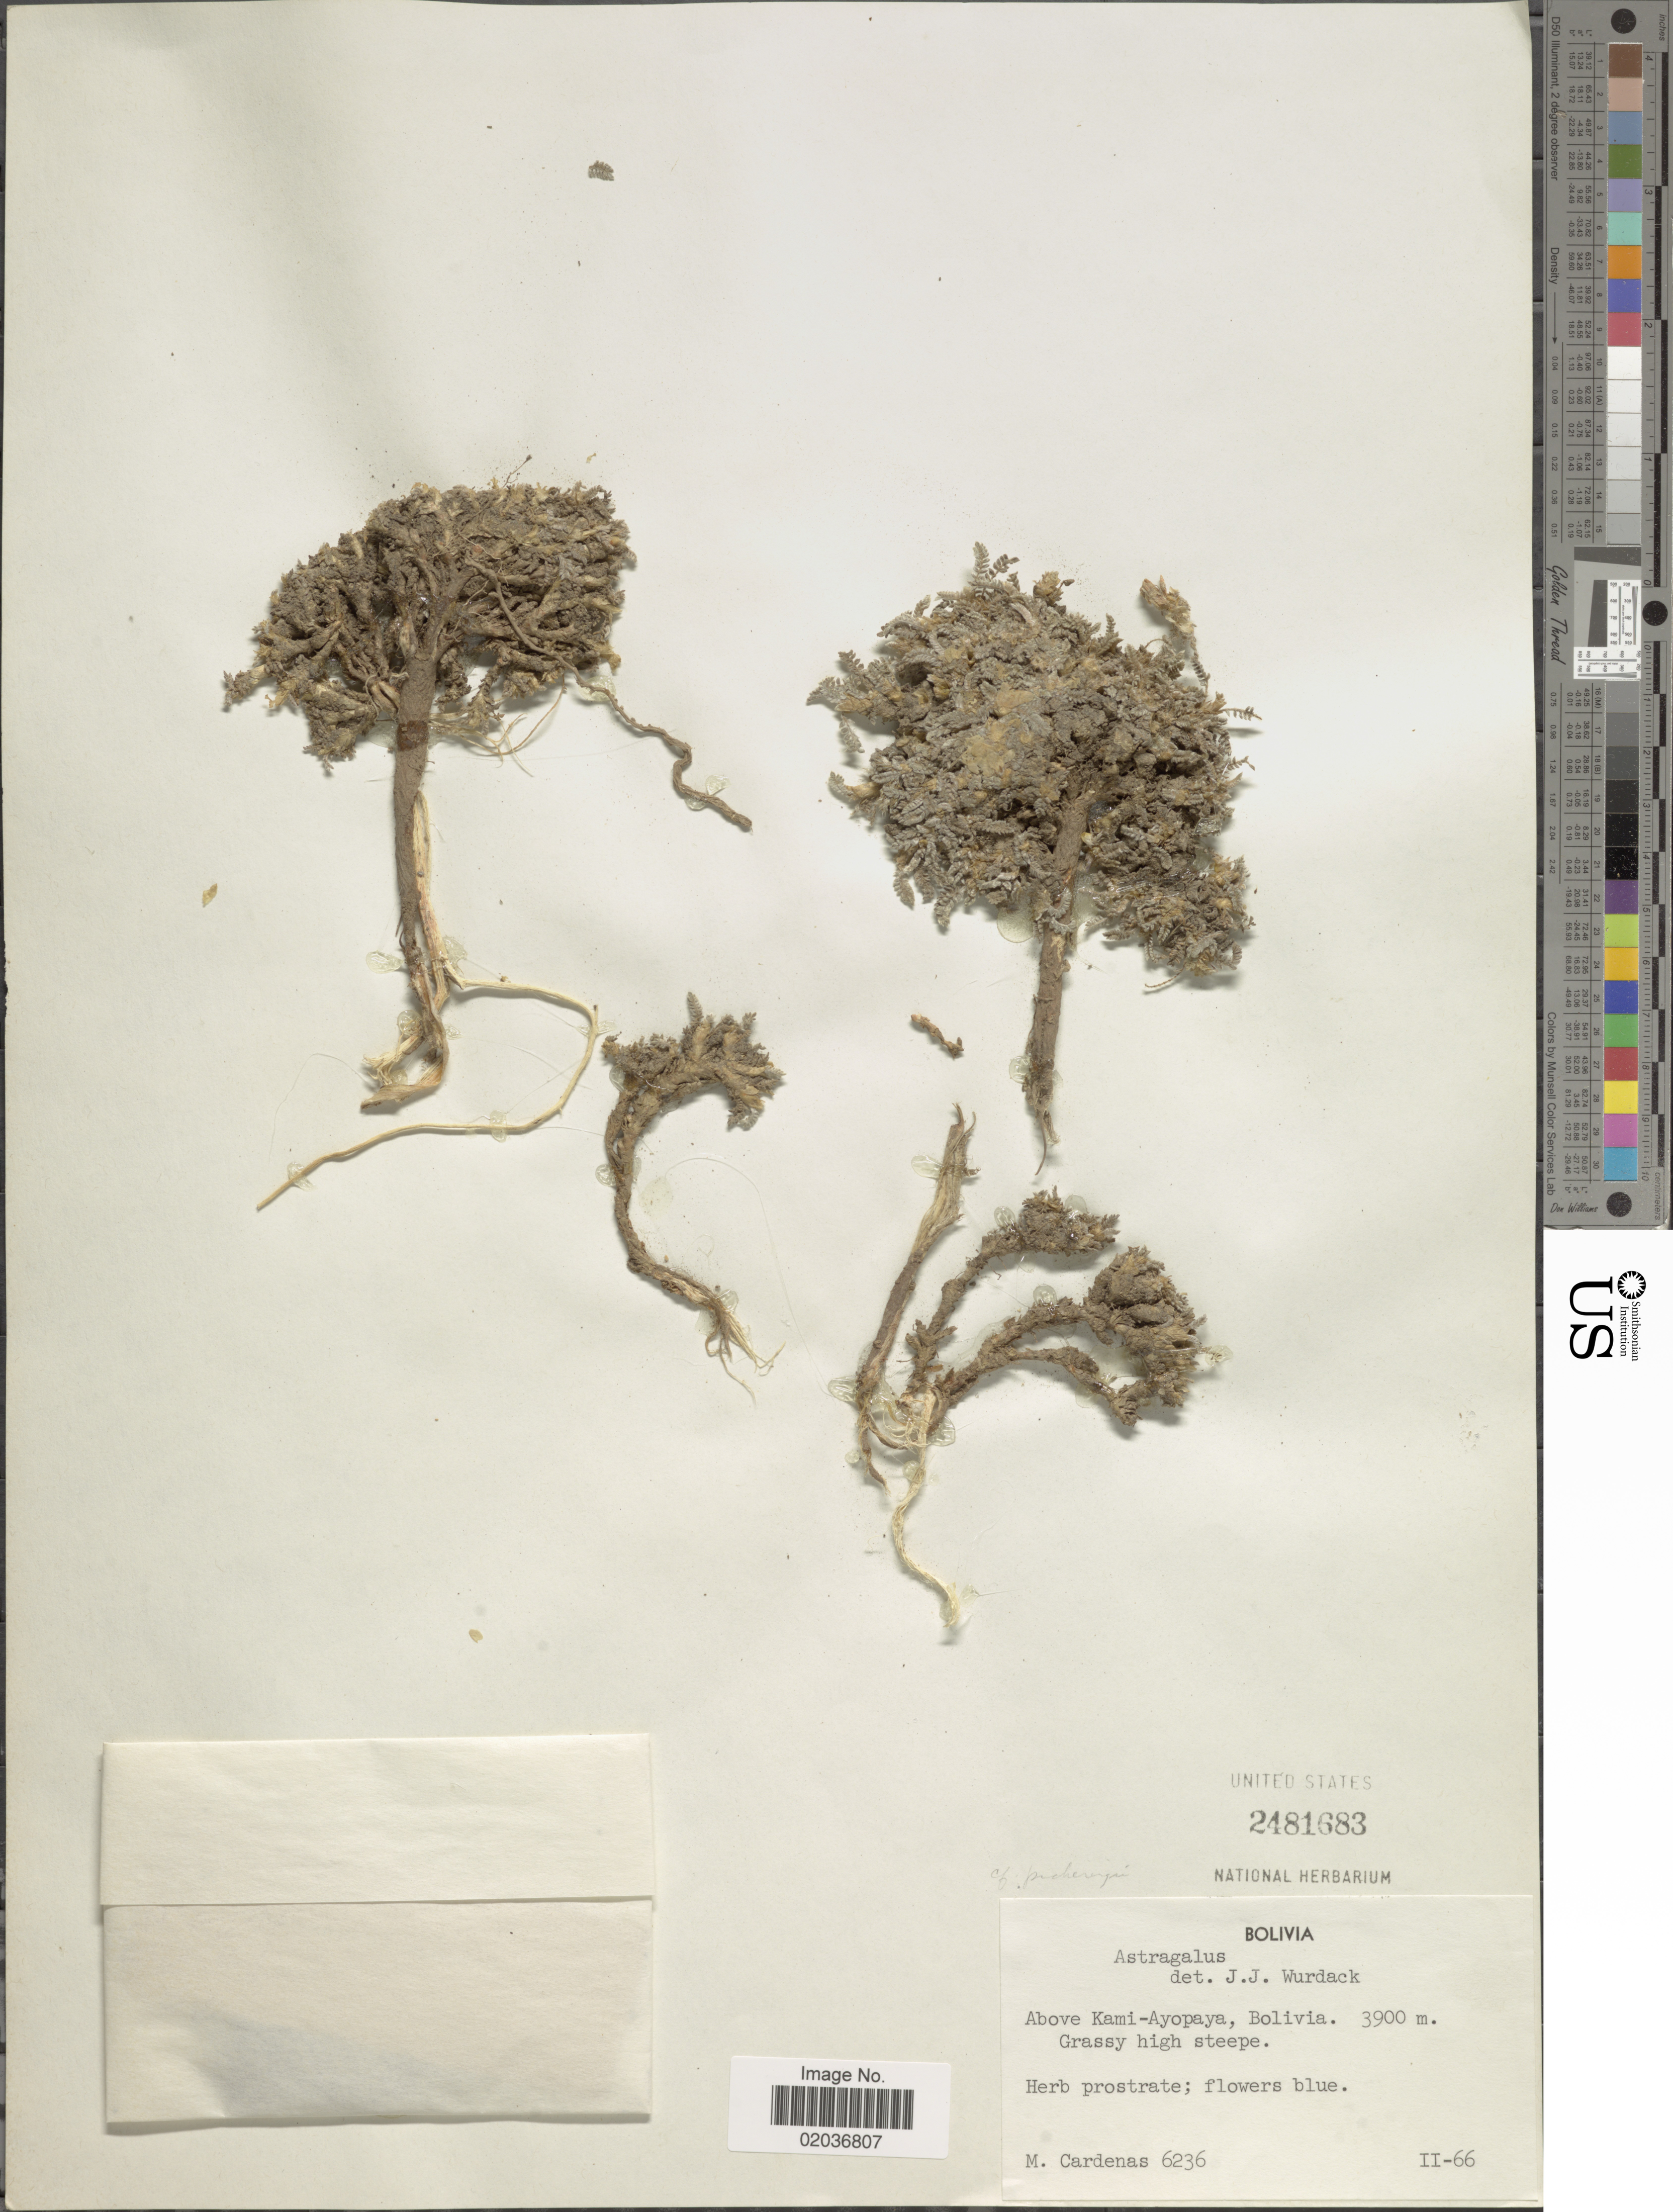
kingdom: Plantae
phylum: Tracheophyta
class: Magnoliopsida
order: Fabales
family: Fabaceae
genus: Astragalus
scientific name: Astragalus sp.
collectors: M. Cárdenas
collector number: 6236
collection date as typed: Transcribed d/m/y: /2/66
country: Bolivia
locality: Above-Ayopaya, Grassy high steepe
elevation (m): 3900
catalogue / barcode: US 2481683